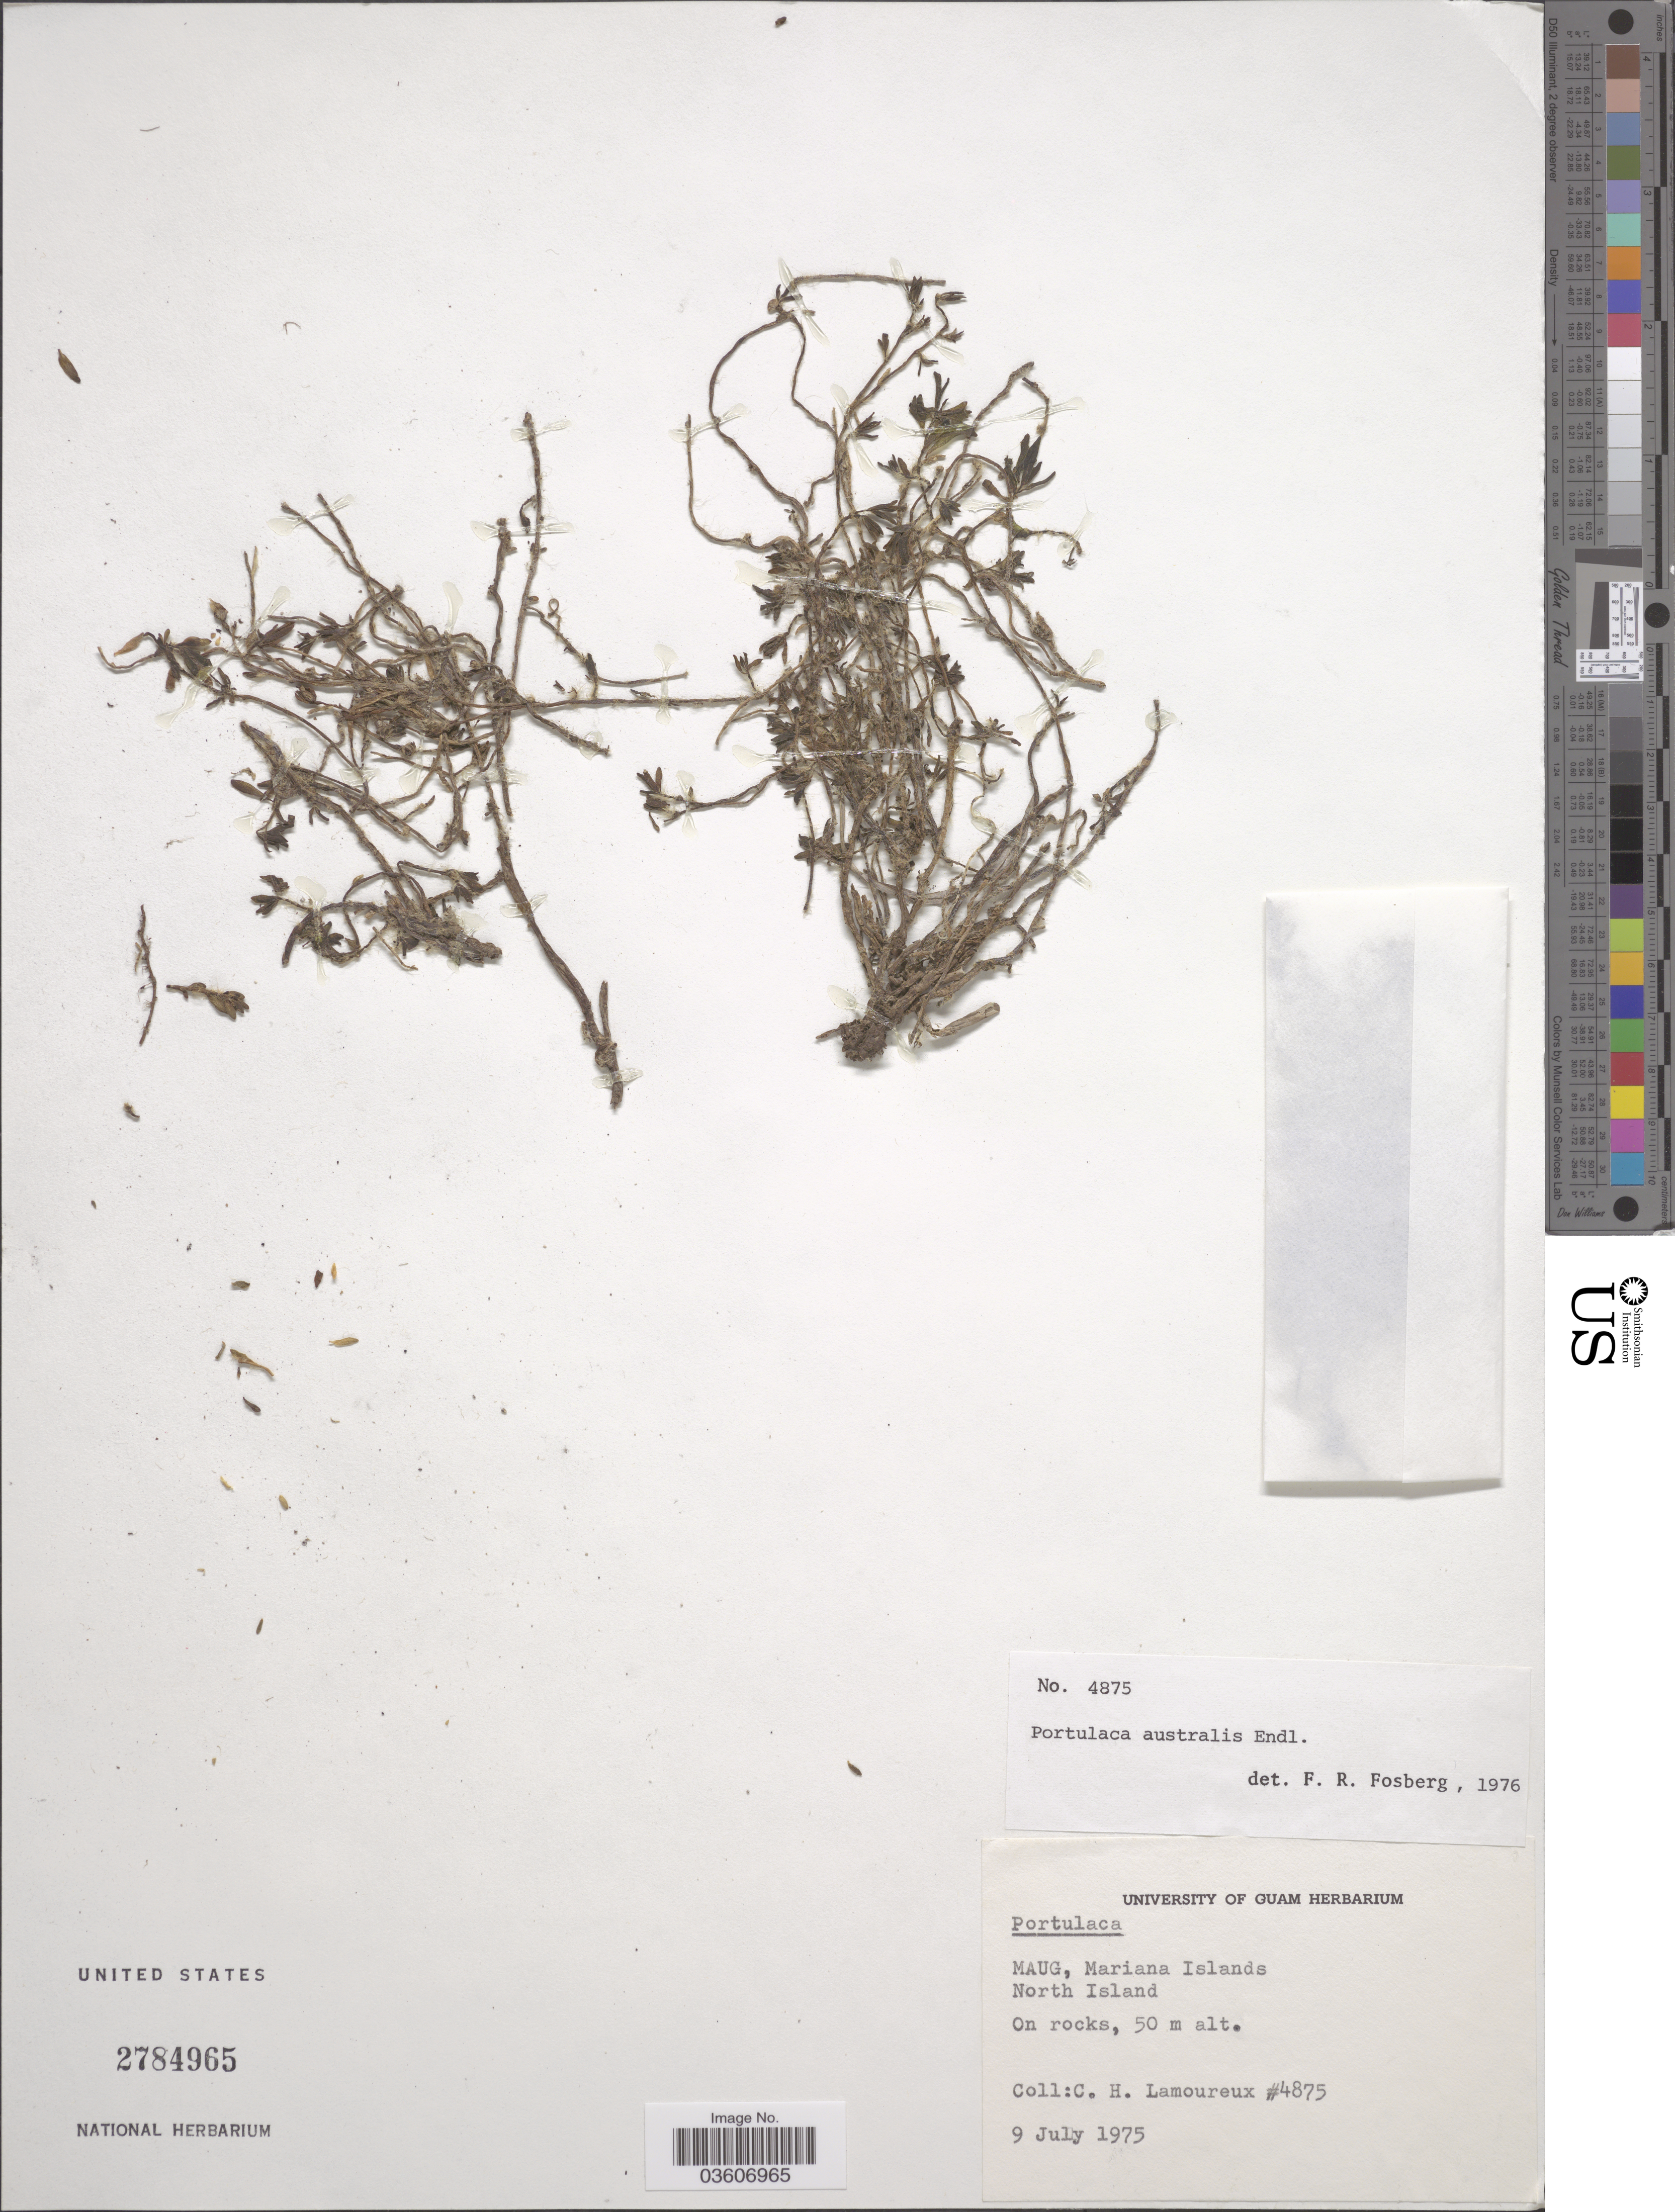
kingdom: Plantae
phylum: Tracheophyta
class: Magnoliopsida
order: Caryophyllales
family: Portulacaceae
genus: Portulaca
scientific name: Portulaca australis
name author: Endl.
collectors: C. H. Lamoureux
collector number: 4875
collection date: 1975-07-09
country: Northern Mariana Islands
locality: Maug, Mariana Islands. North Island.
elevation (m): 50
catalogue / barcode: US 2784965